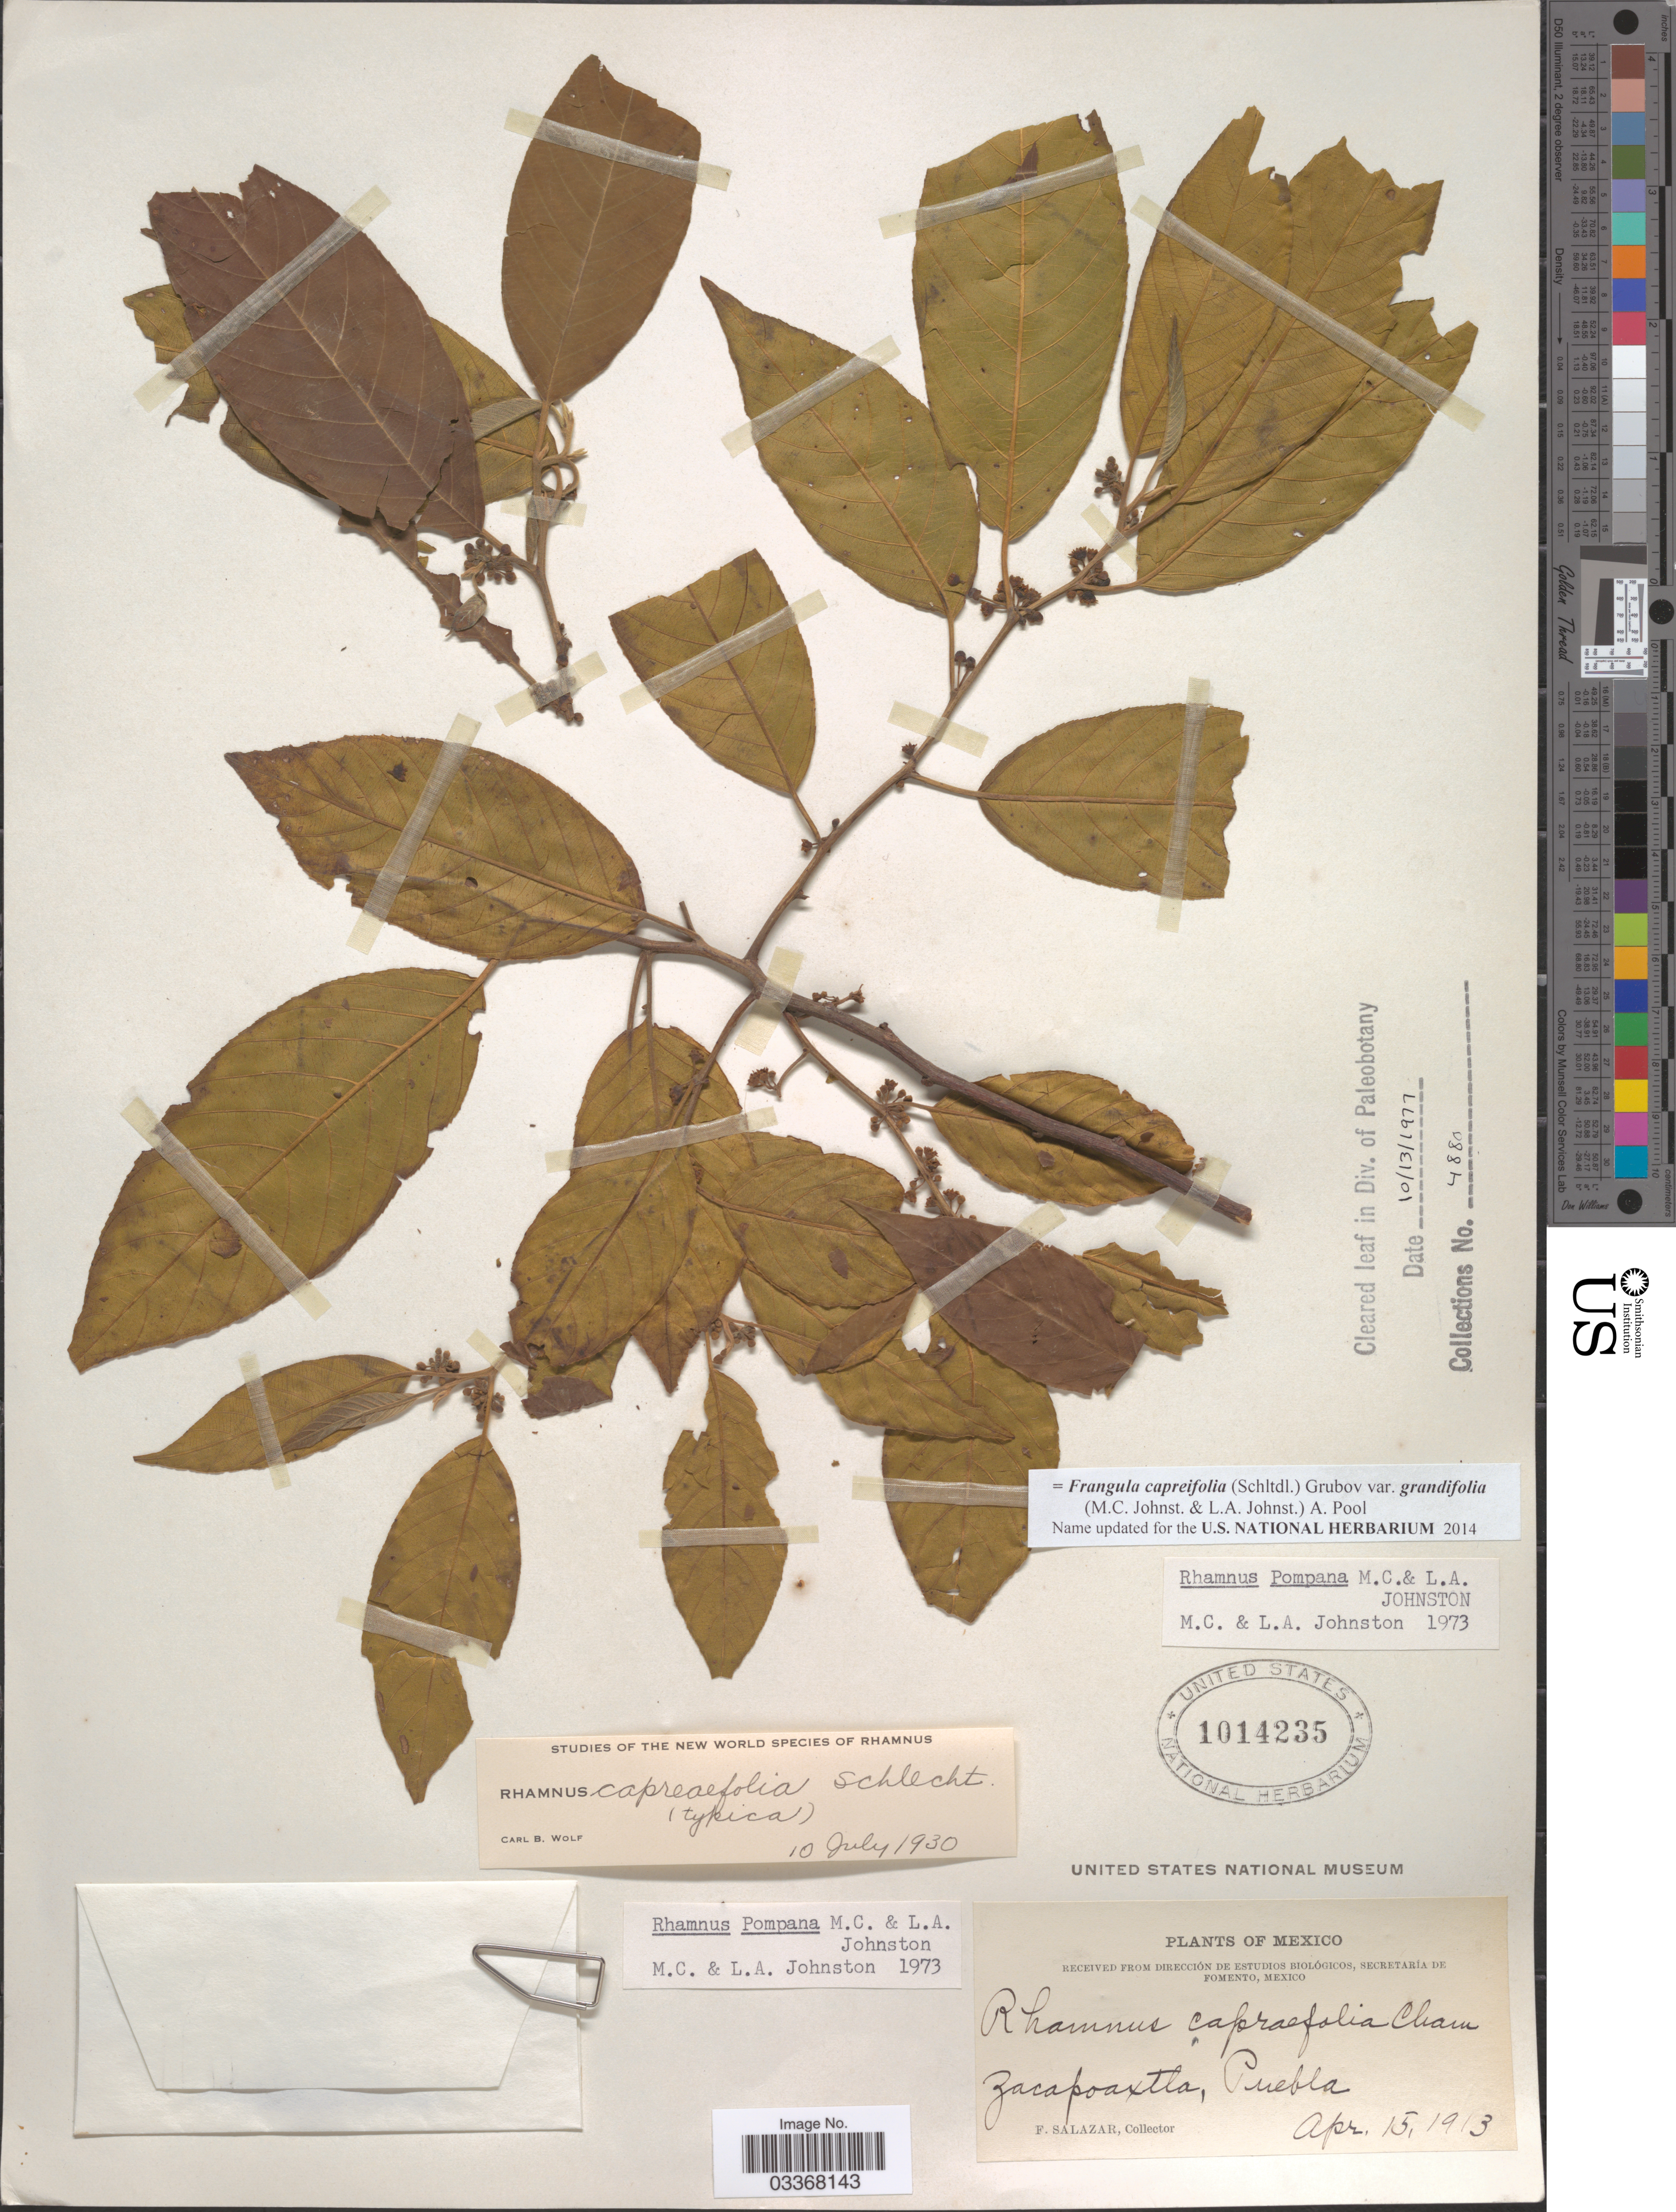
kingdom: Plantae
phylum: Tracheophyta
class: Magnoliopsida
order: Rosales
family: Rhamnaceae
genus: Frangula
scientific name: Frangula capreifolia var. grandifolia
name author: (M.C. Johnst. & L.A. Johnst.) A. Pool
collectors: F. Salazar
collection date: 1913-04-15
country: Mexico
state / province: Puebla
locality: Zacapoaxtla.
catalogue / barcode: US 1014235